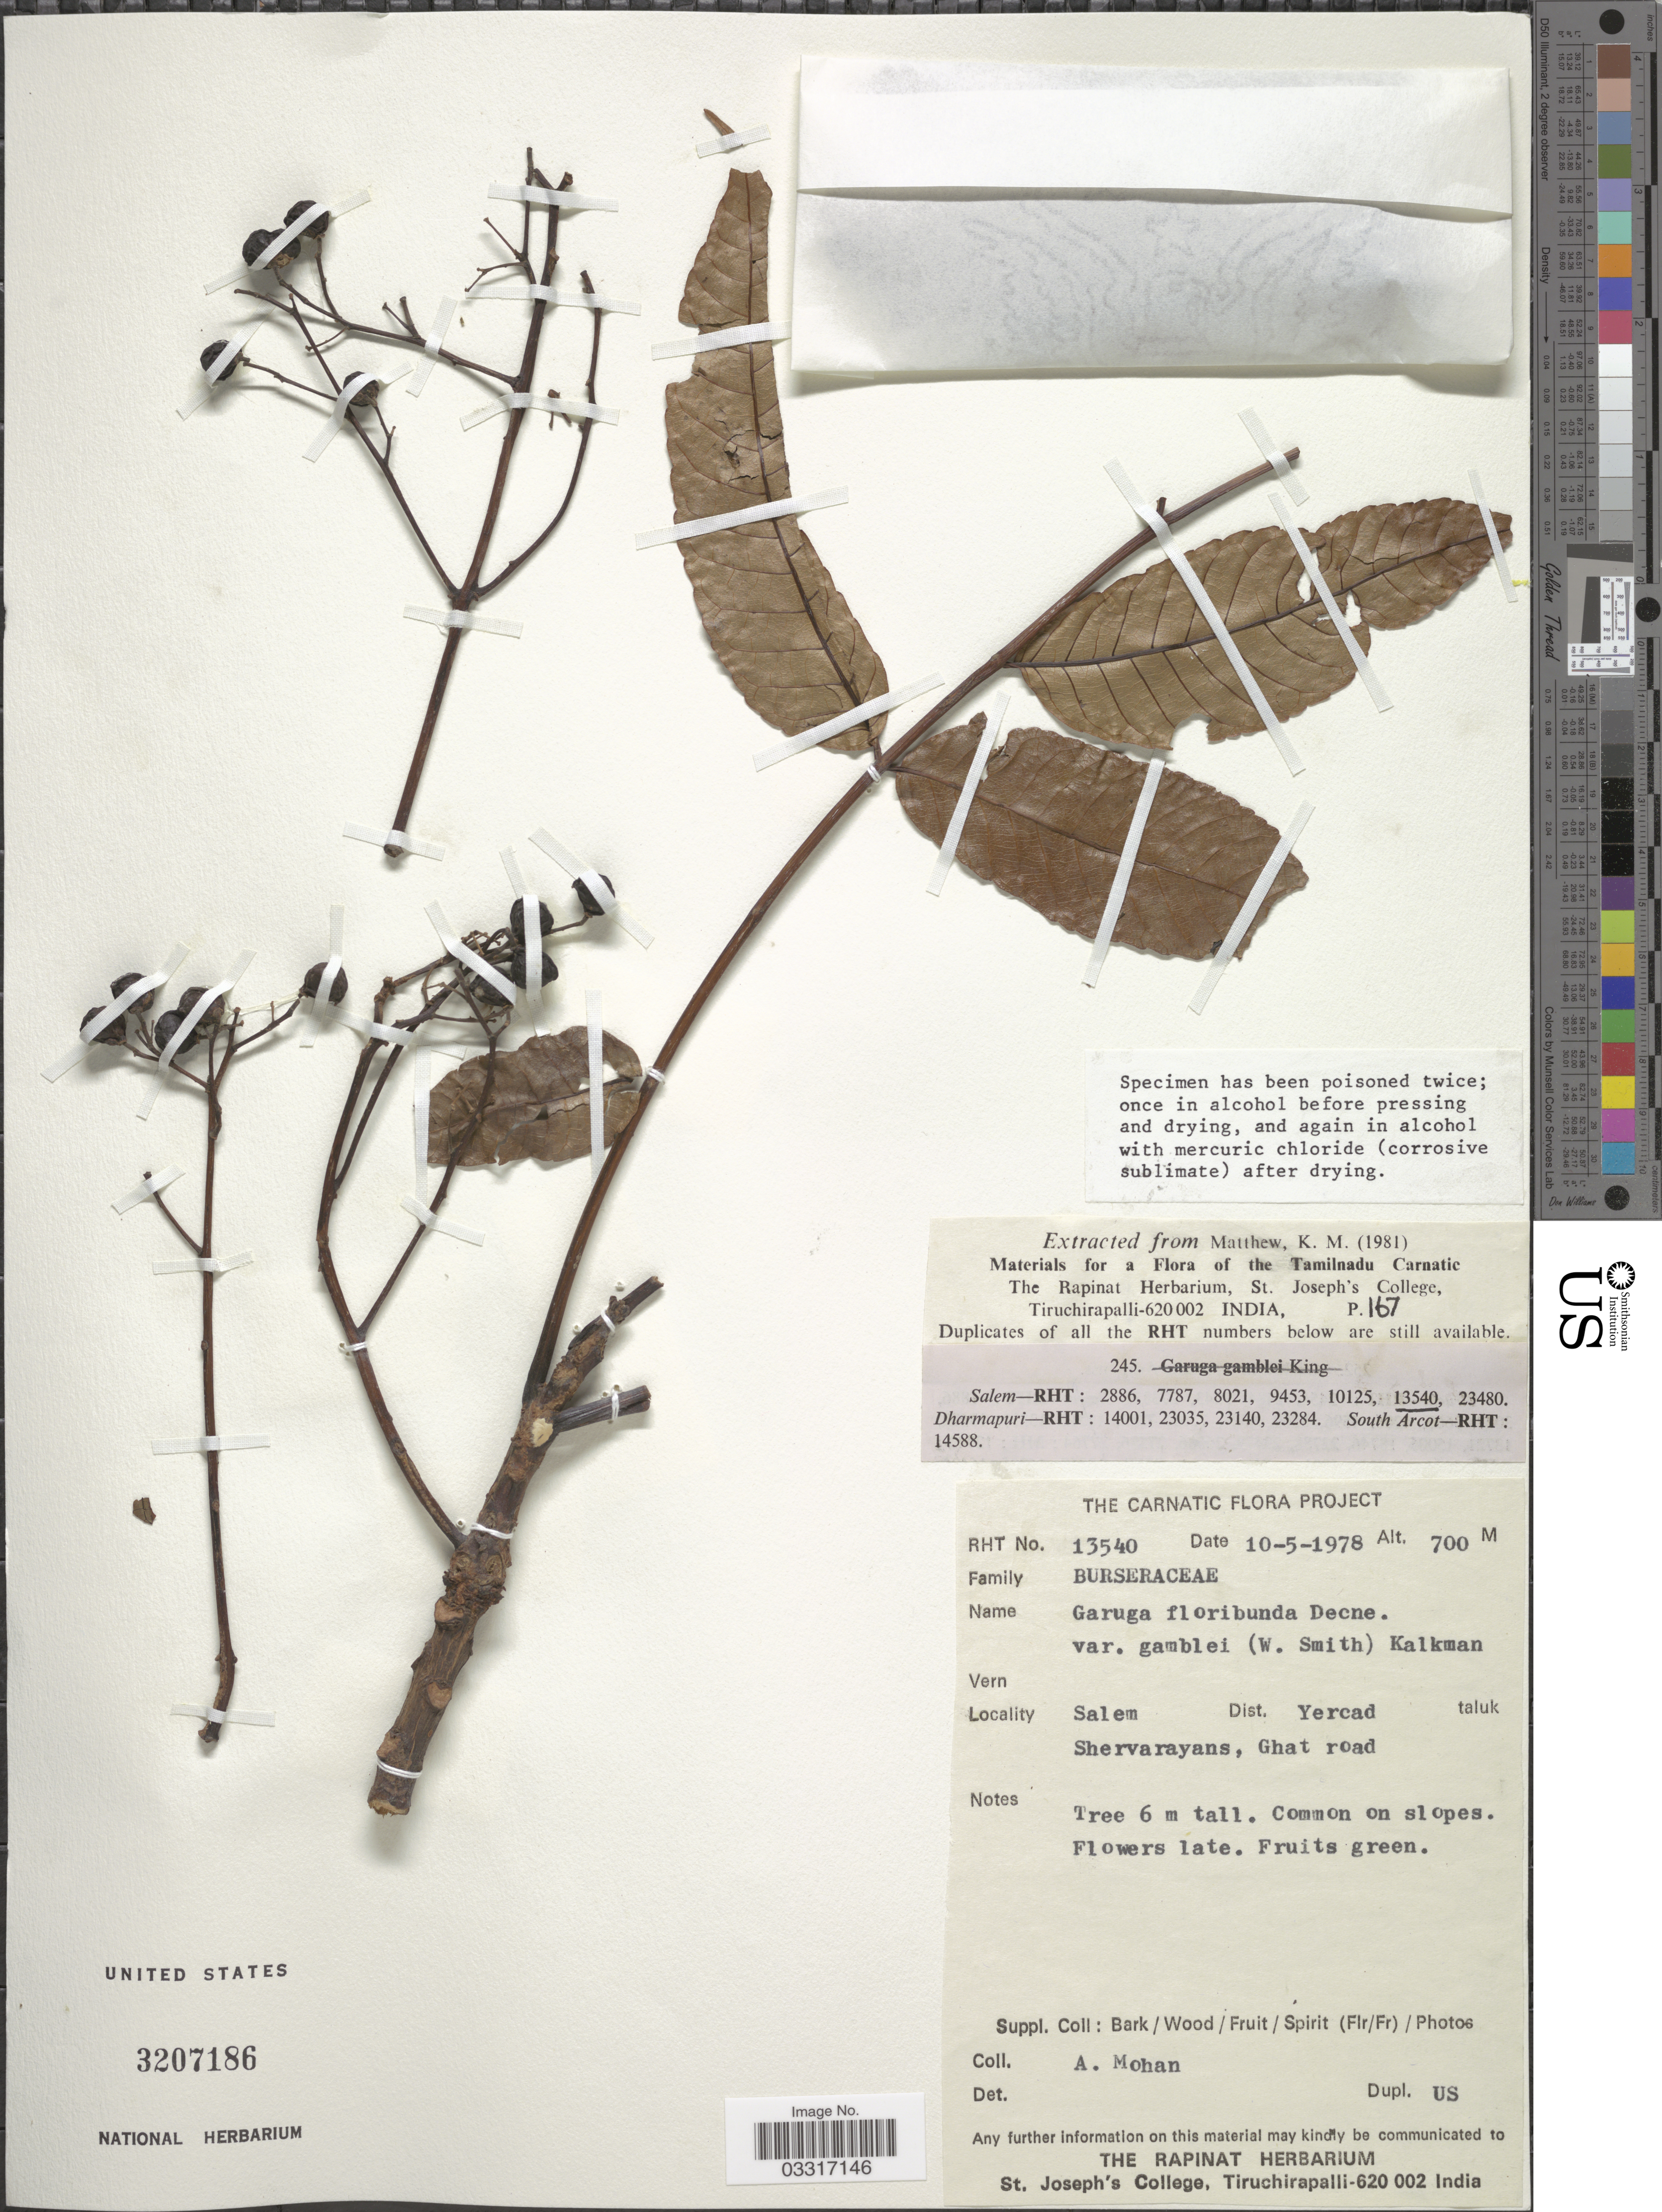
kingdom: Plantae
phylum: Tracheophyta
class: Magnoliopsida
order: Sapindales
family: Burseraceae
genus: Garuga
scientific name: Garuga floribunda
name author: Decne.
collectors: A. Mohan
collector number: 13540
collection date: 1978-05-10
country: India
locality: Salem. Dist. Yercad taluk Shervarayans, Ghat road.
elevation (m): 700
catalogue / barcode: US 3207186